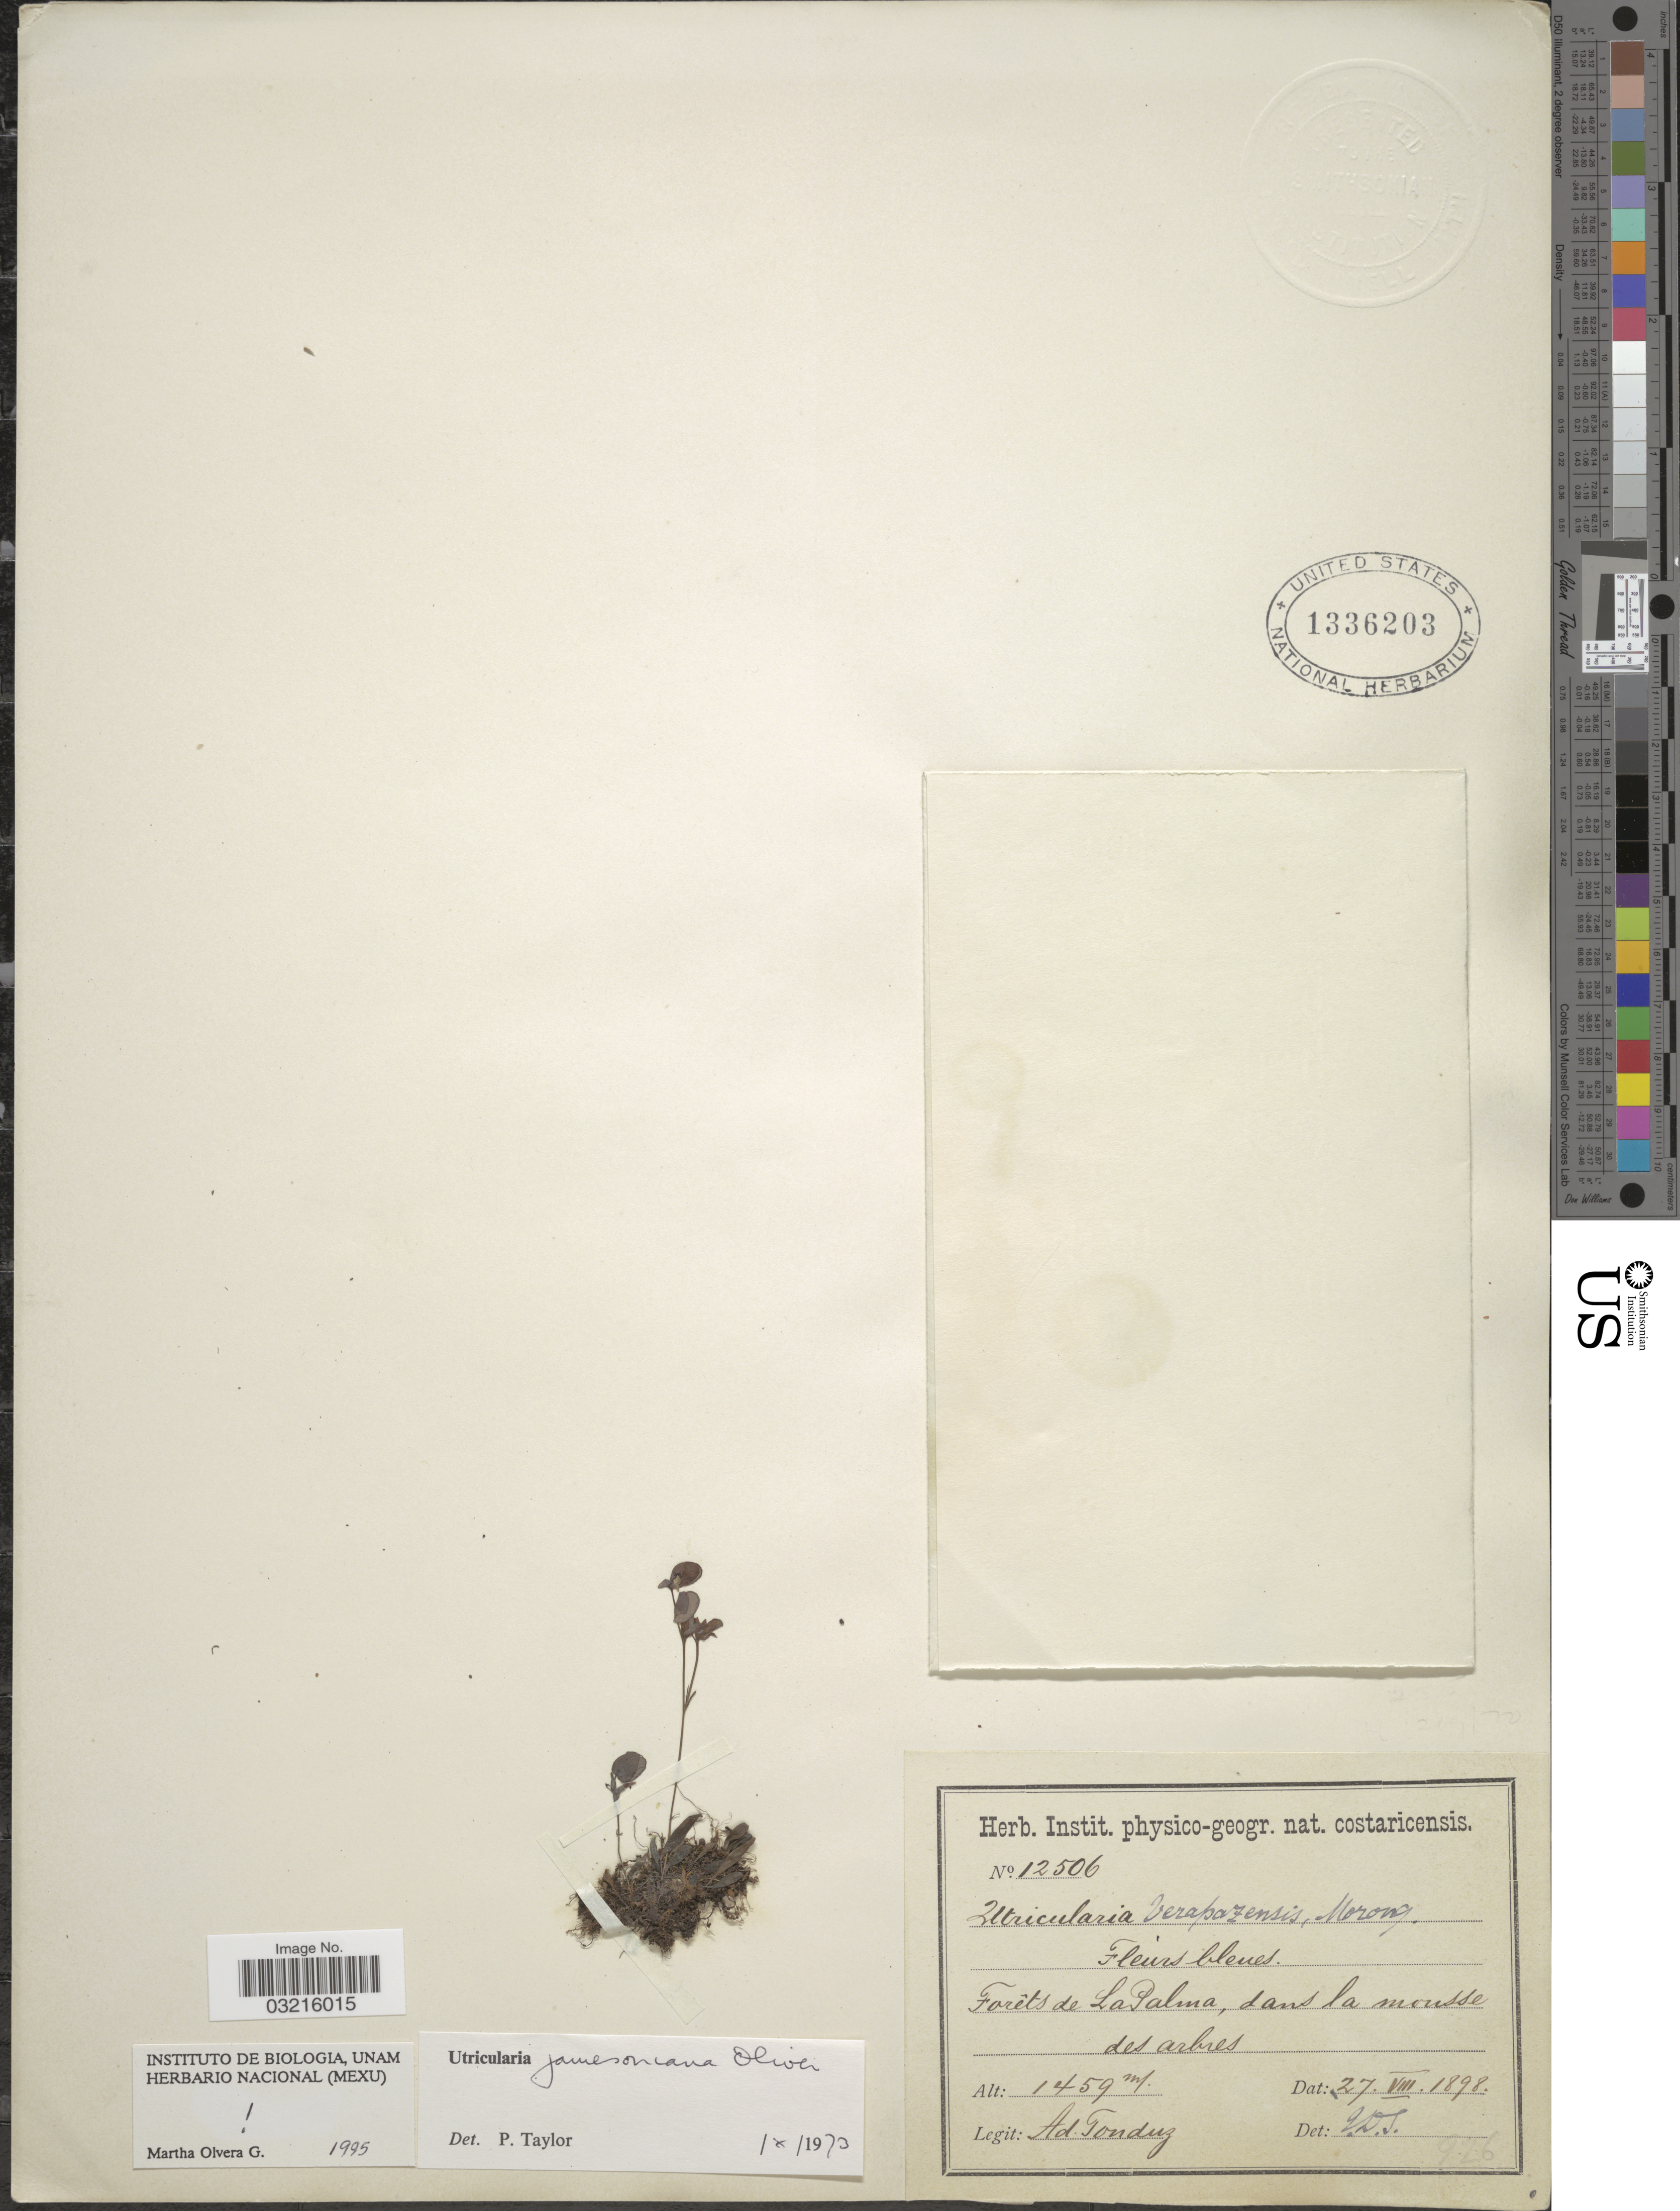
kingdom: Plantae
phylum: Tracheophyta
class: Magnoliopsida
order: Lamiales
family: Lentibulariaceae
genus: Utricularia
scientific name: Utricularia jamesoniana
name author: Oliv.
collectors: A. Tonduz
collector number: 12506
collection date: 1898-08-27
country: Costa Rica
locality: Forêts de La Palma, dans la mousse des arbres.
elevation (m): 1459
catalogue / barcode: US 1336203